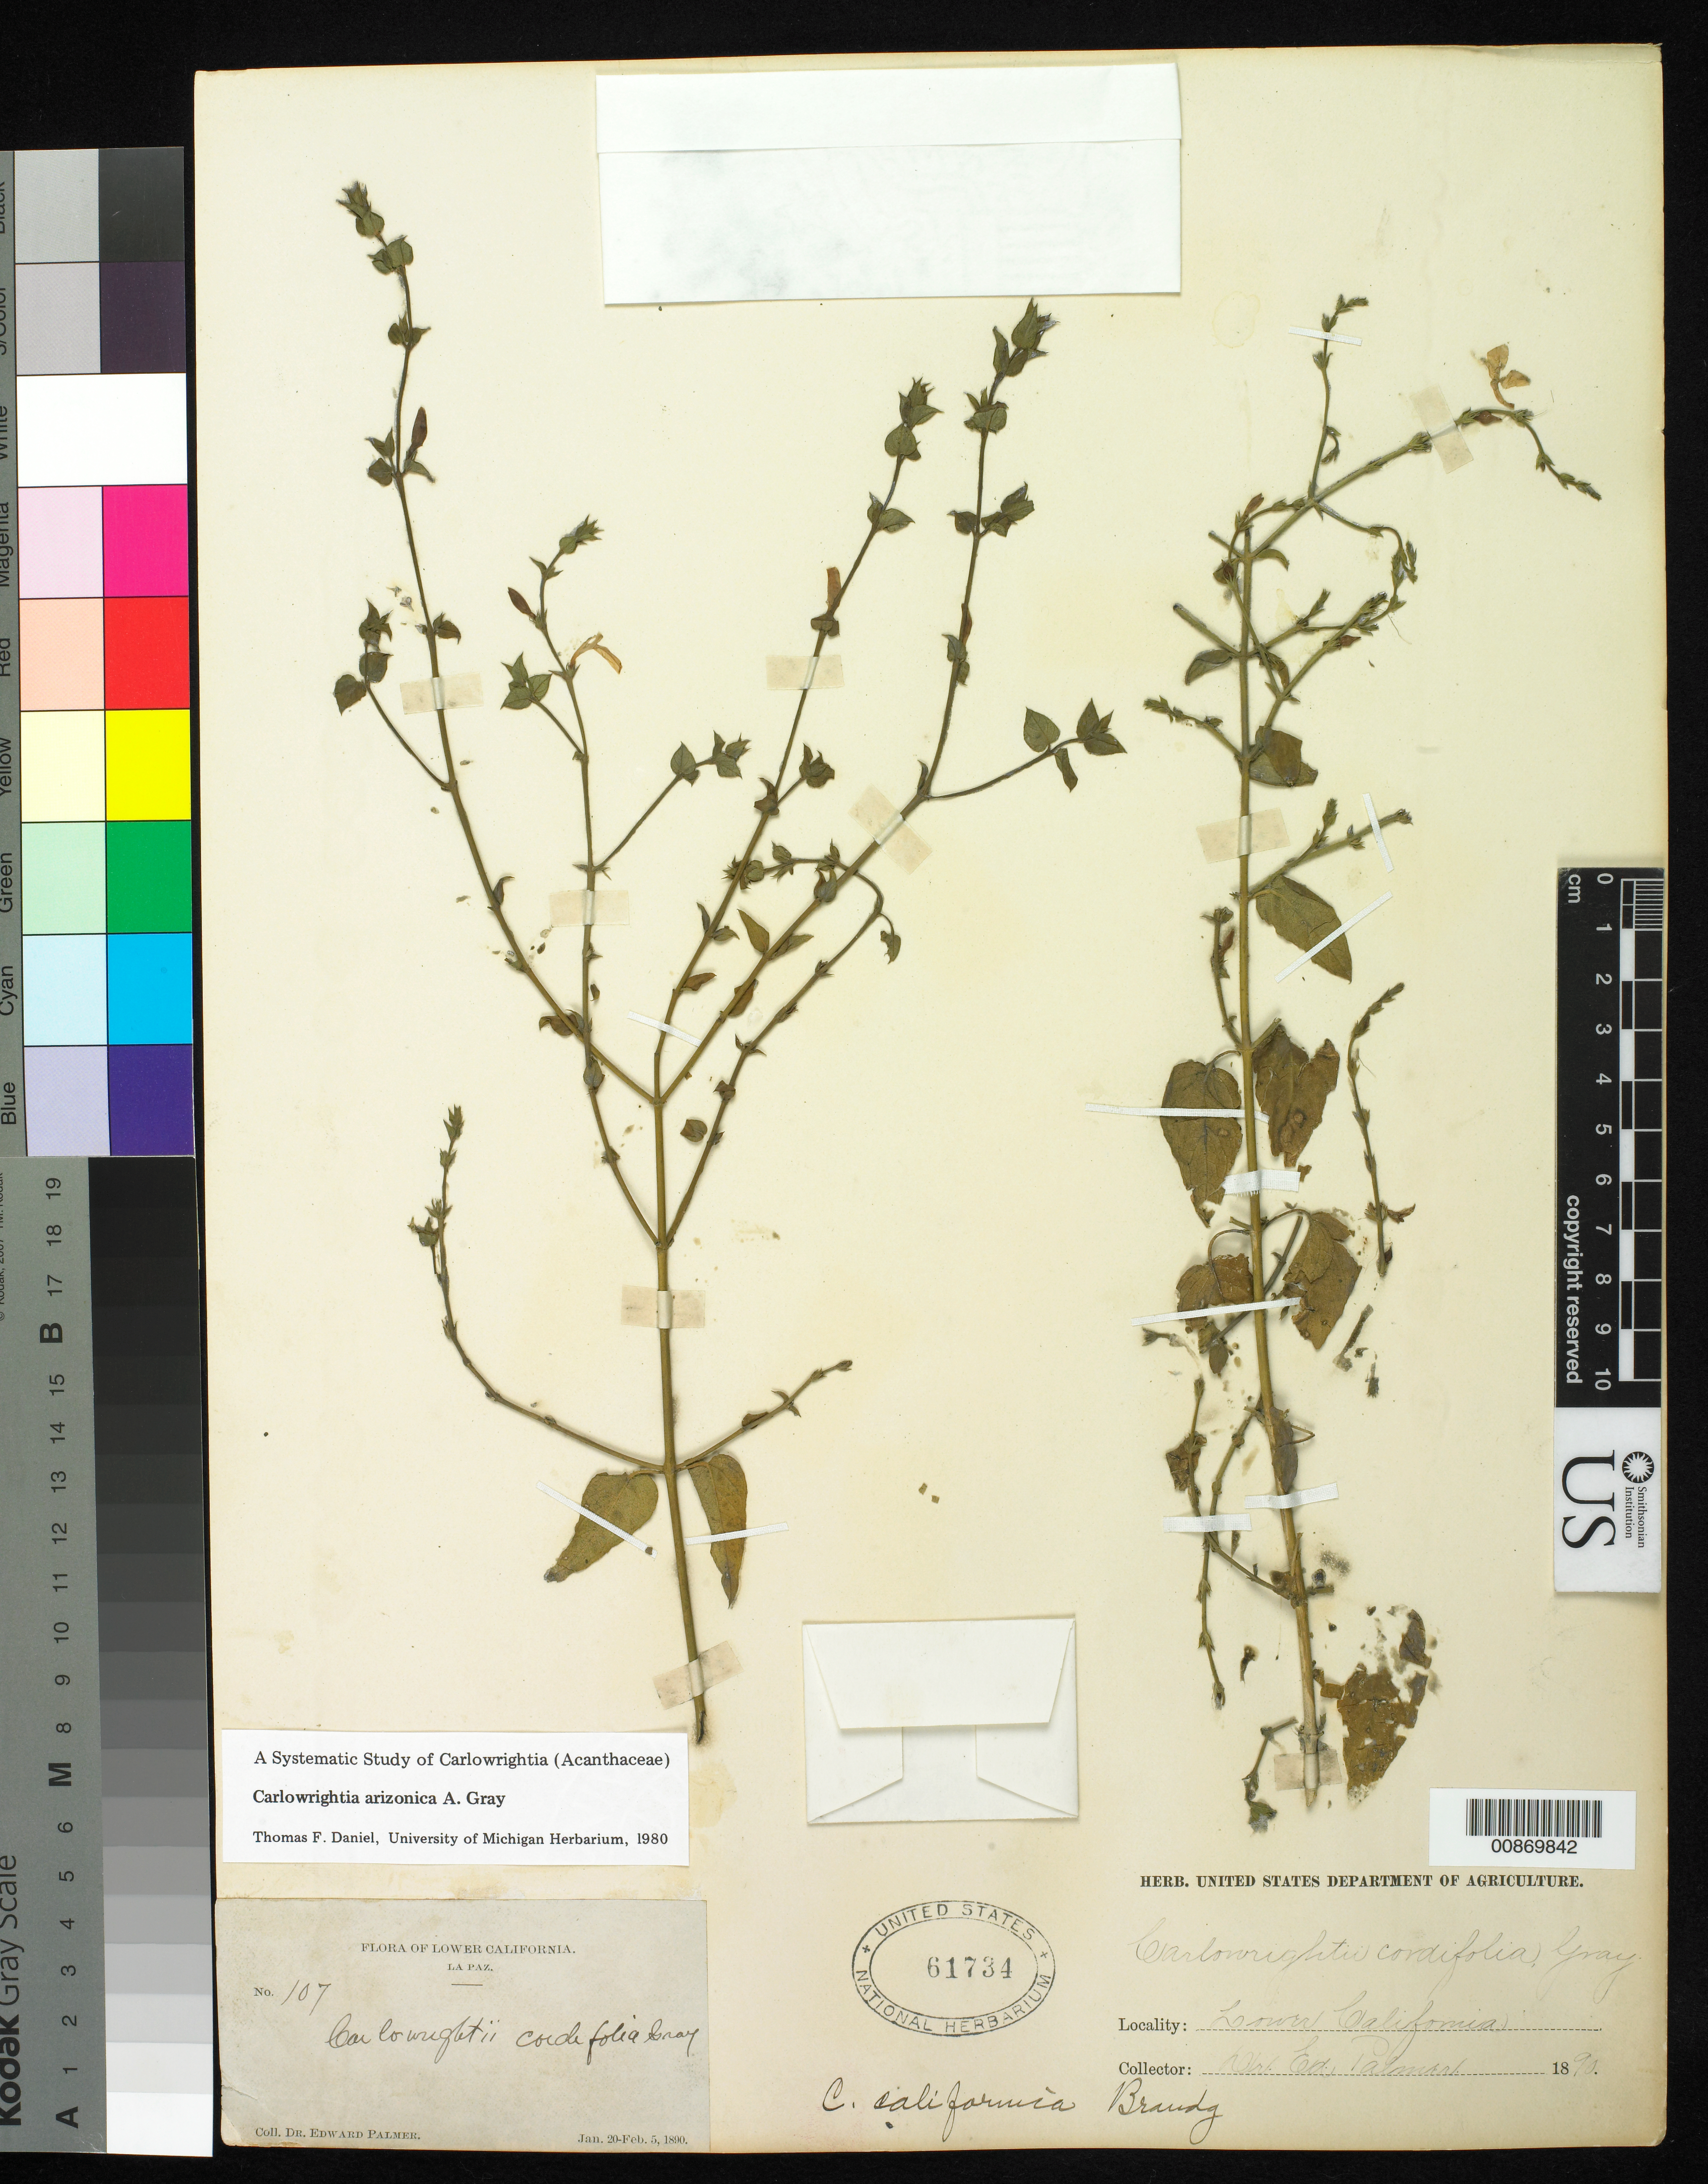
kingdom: Plantae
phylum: Tracheophyta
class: Magnoliopsida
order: Lamiales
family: Acanthaceae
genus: Carlowrightia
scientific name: Carlowrightia arizonica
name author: A. Gray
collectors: E. Palmer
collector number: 107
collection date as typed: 20 Jan 1890 to 05 Feb 1890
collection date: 1890-01-20/1890-02-05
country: Mexico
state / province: Baja California Sur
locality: La Paz, Baja California Sur.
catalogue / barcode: US 61734